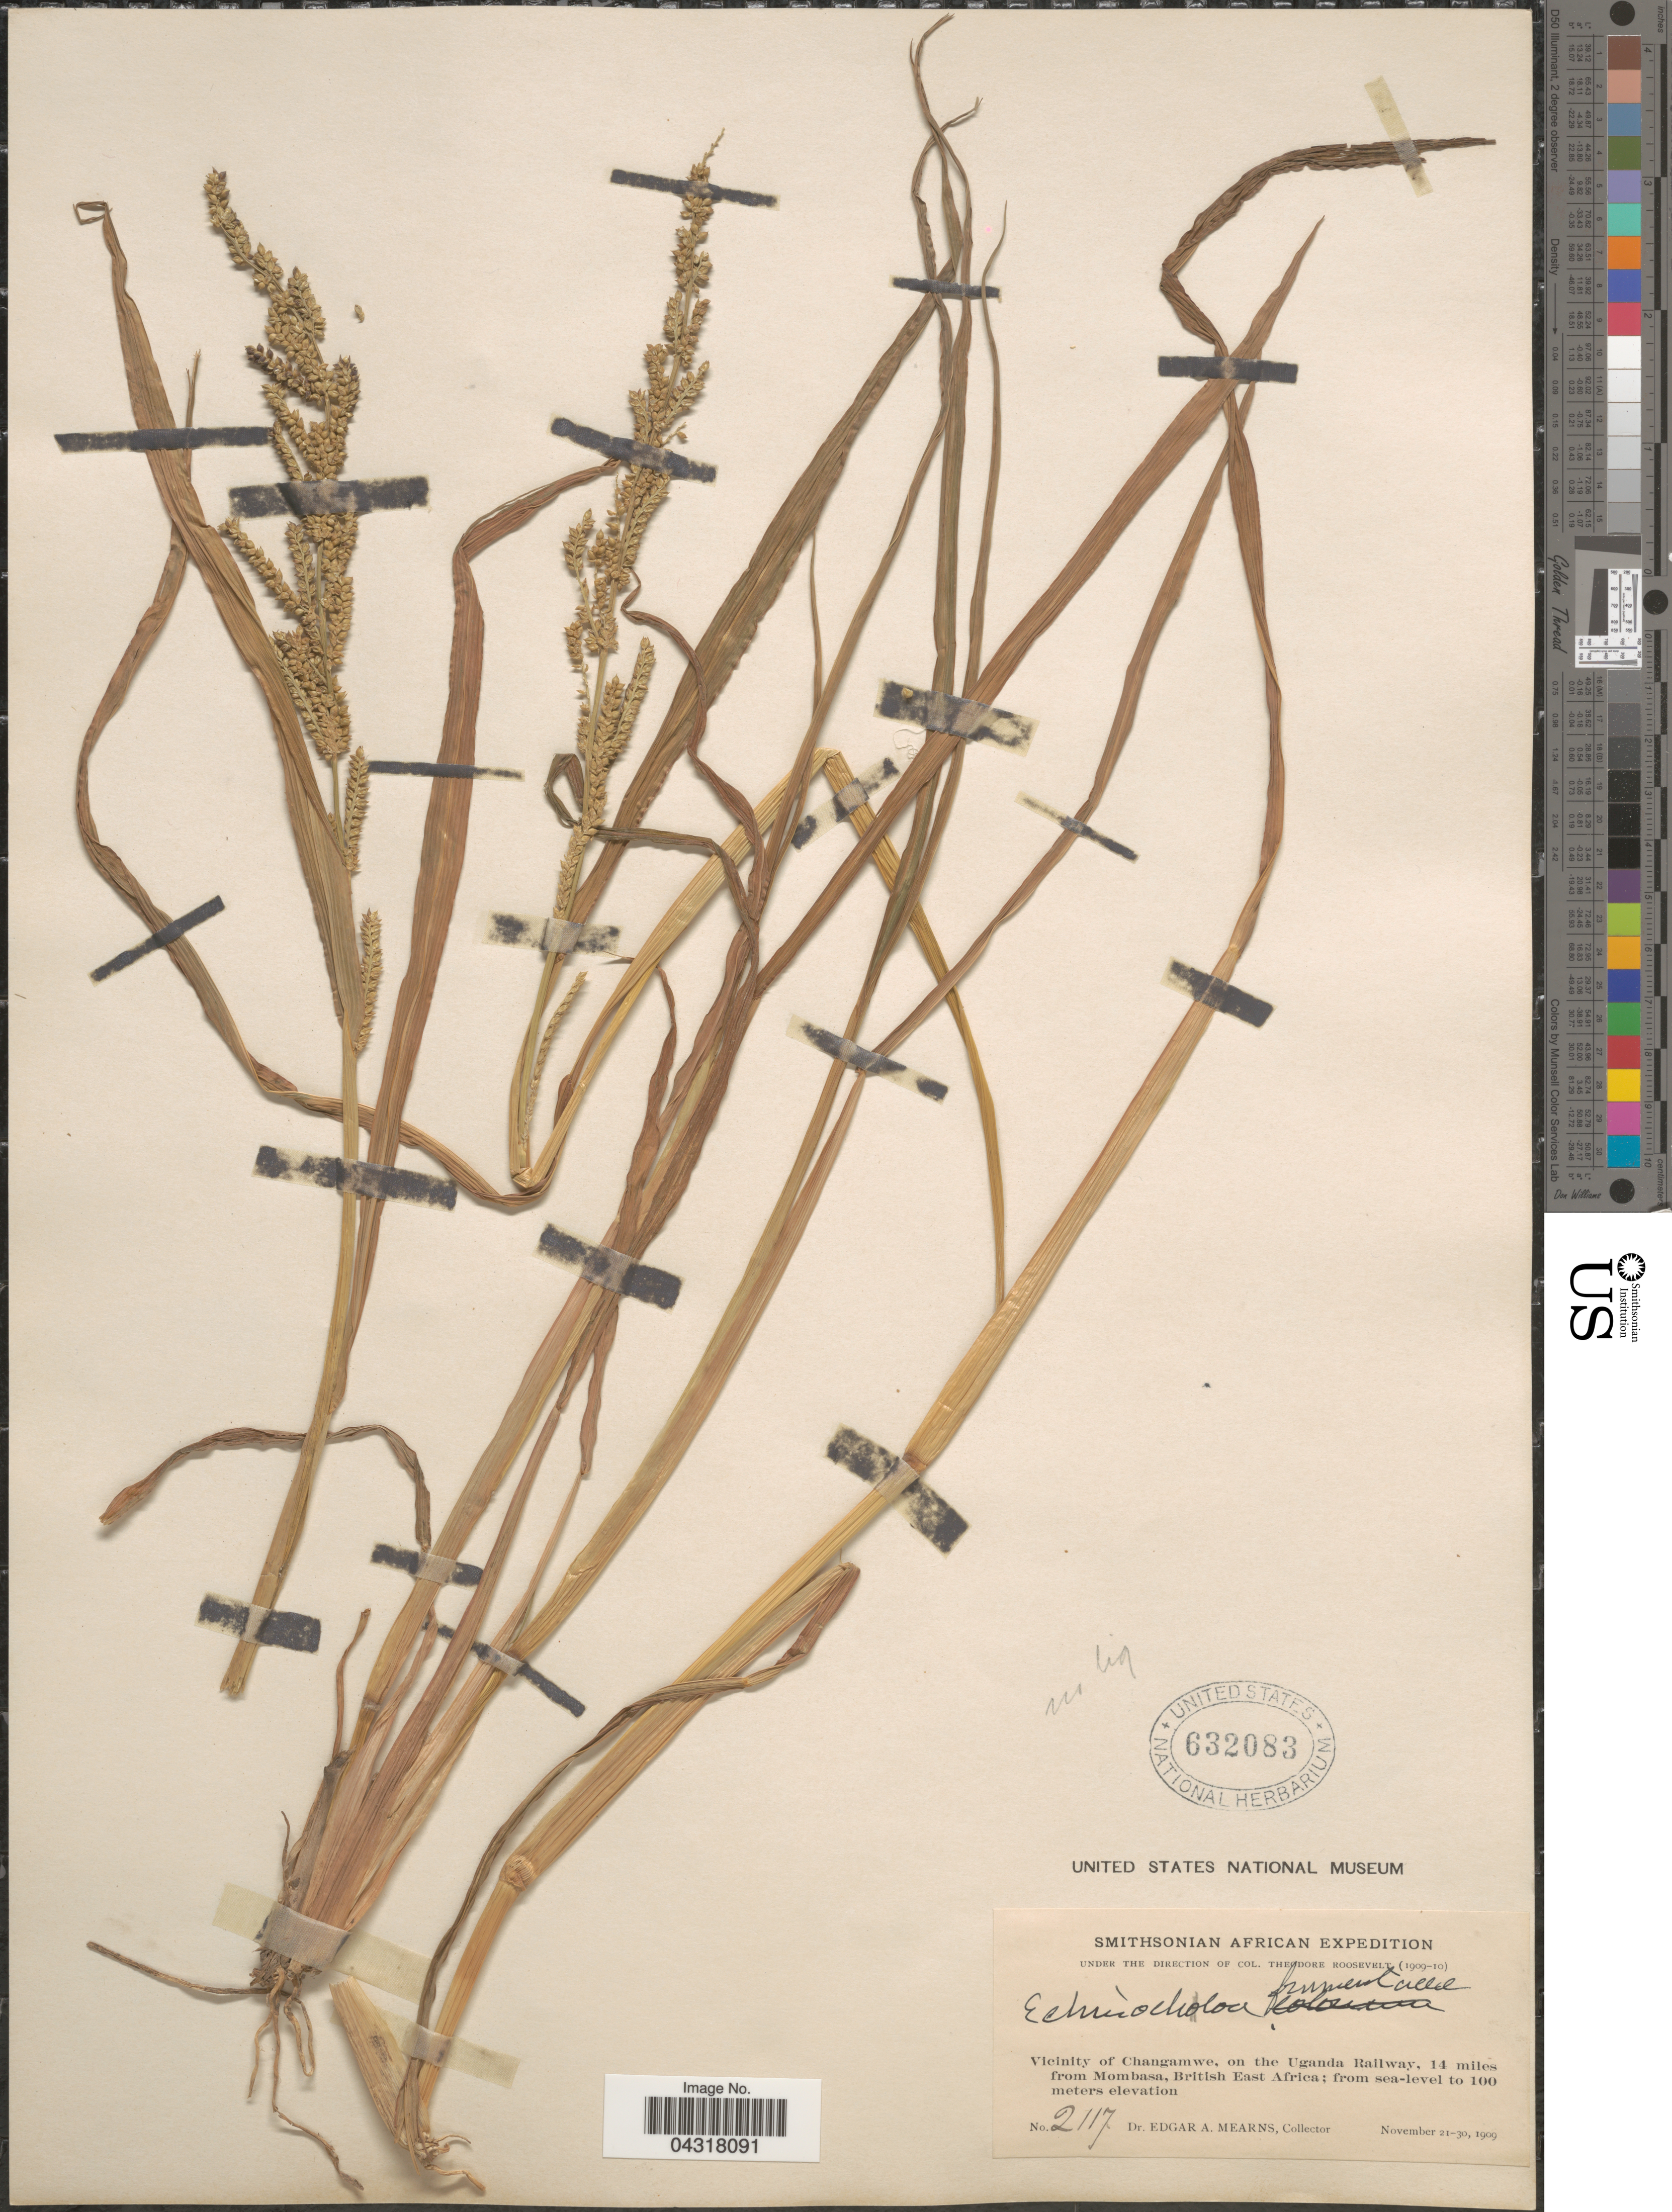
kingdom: Plantae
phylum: Tracheophyta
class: Liliopsida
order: Poales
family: Poaceae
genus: Echinochloa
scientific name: Echinochloa sp.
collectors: E. A. Mearns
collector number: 2117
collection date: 1909-11-21/1909-11-30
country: Uganda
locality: Smithsonian African Expedition. Vicinity of Changamwe, on the Uganda Railway, 14 miles from Mombasa, British East Africa.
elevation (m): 0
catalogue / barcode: US 632083